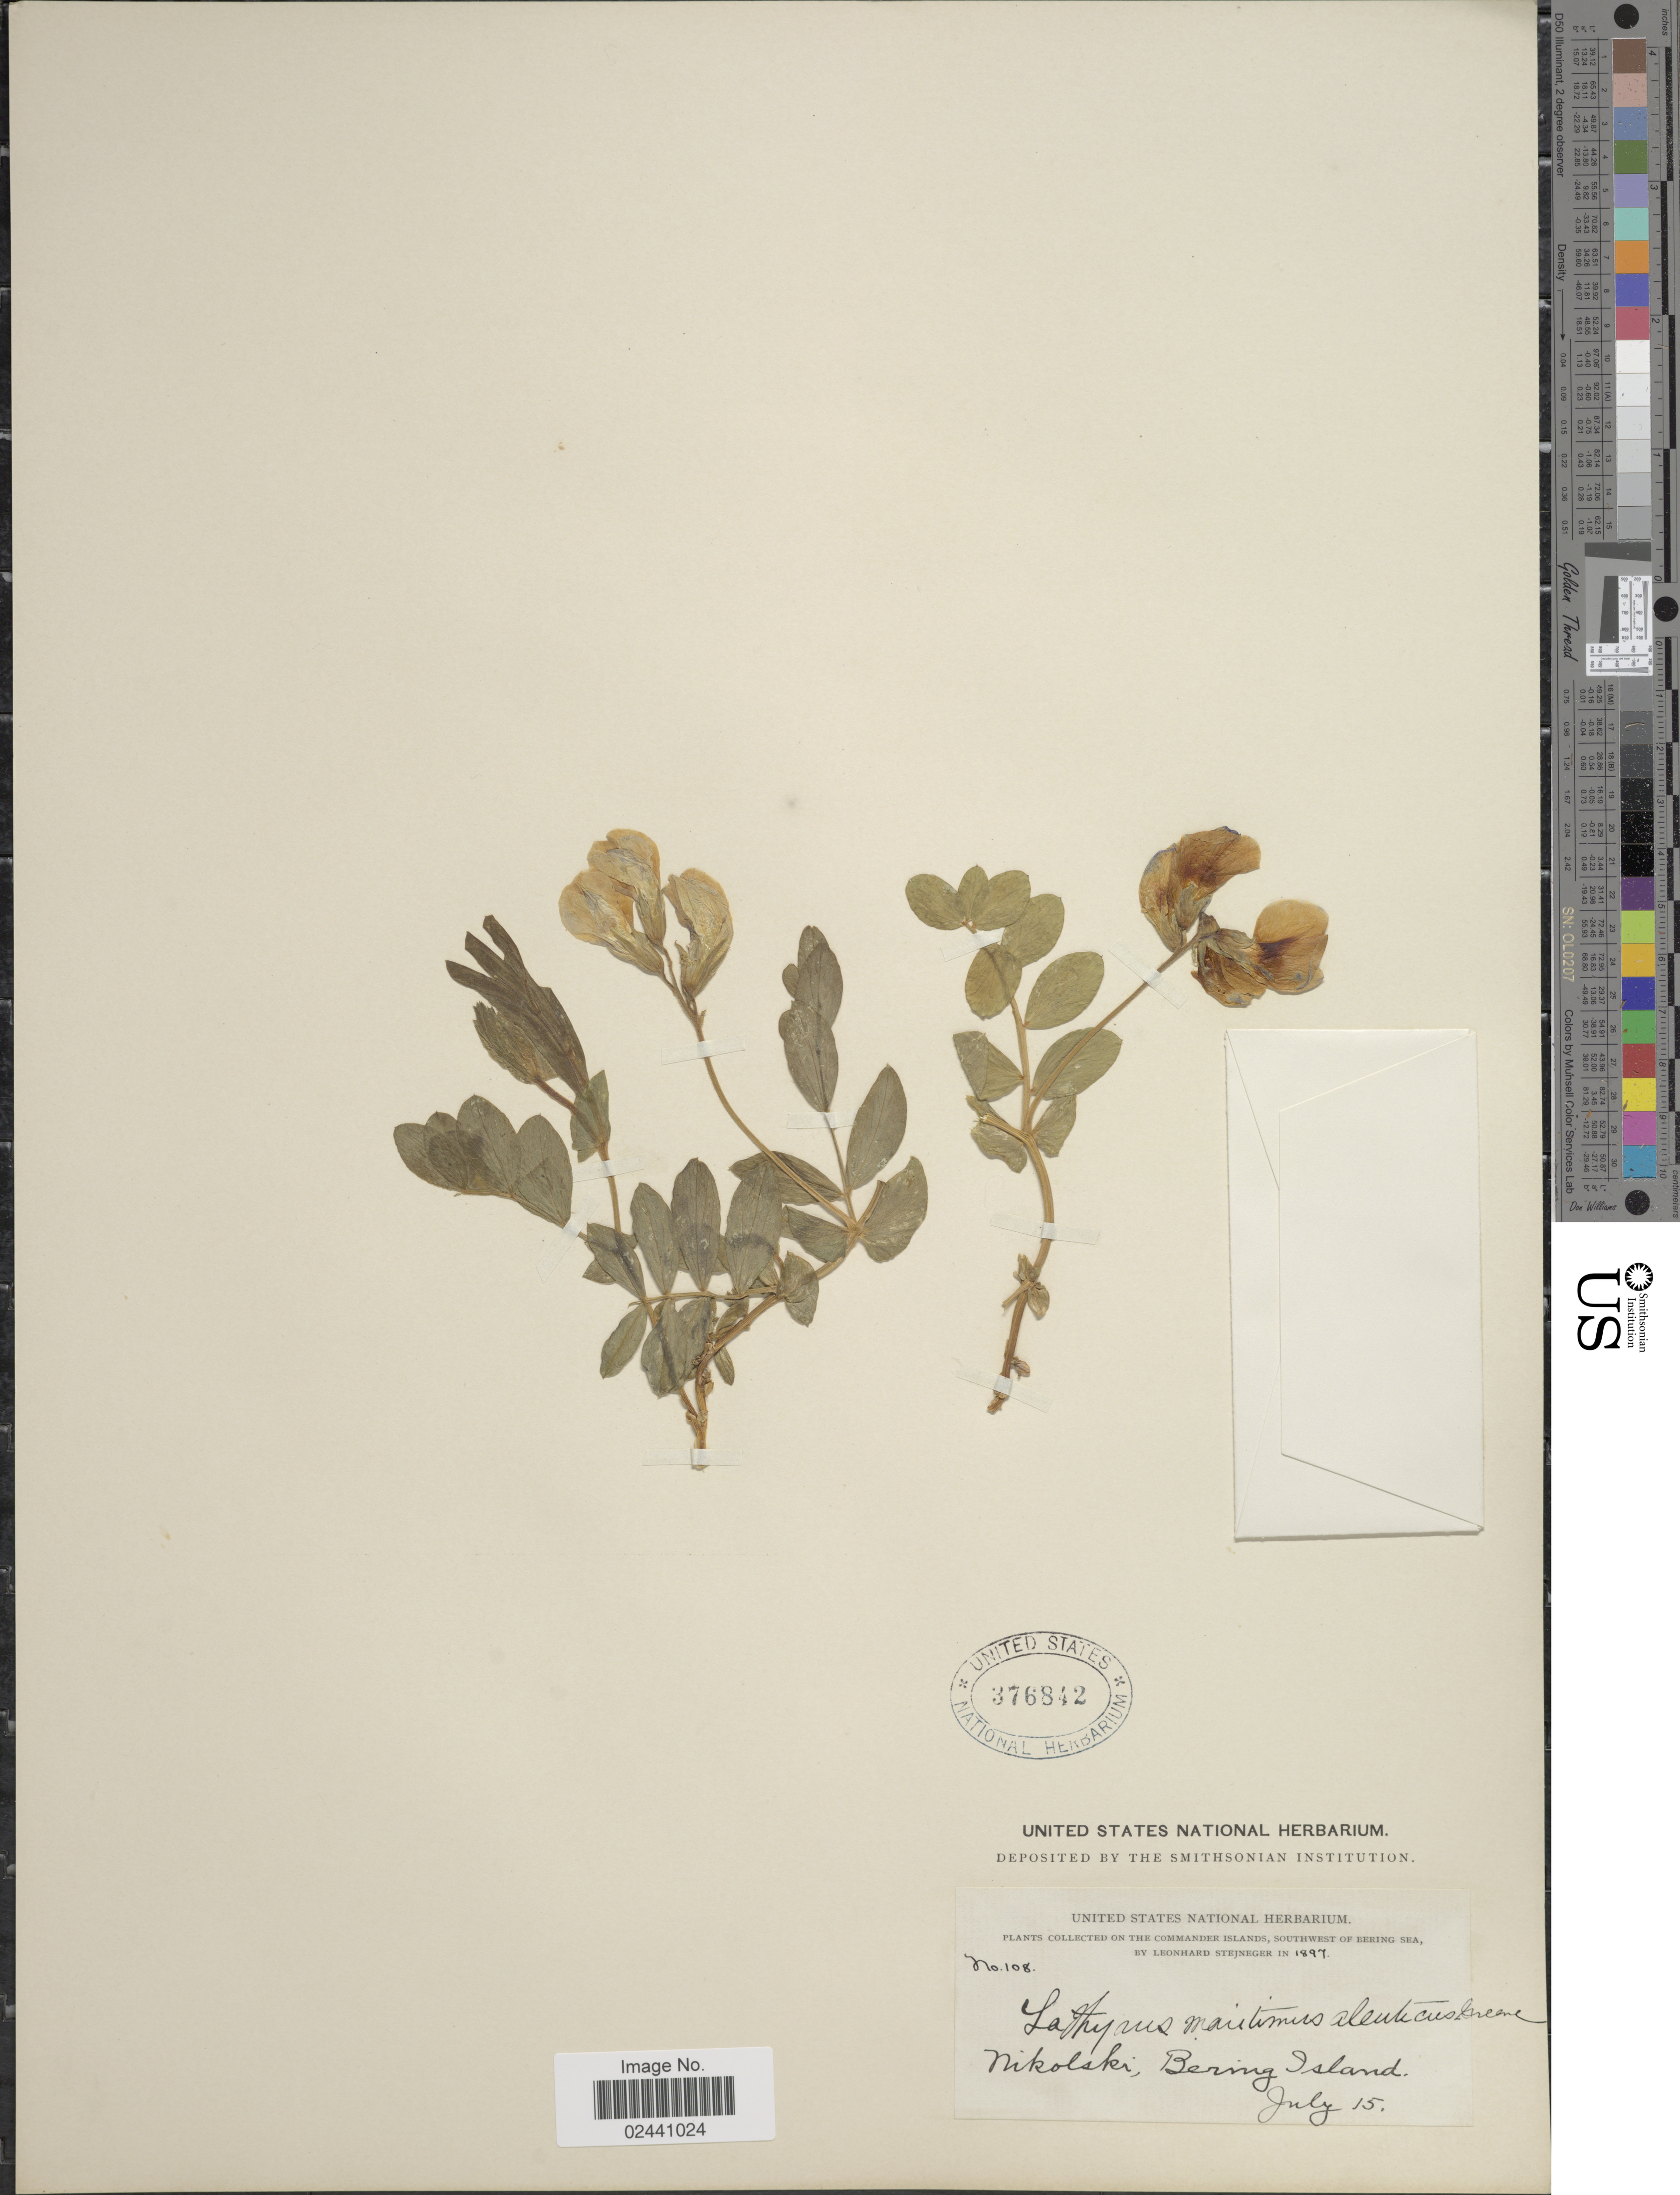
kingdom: Plantae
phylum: Tracheophyta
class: Magnoliopsida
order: Fabales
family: Fabaceae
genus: Lathyrus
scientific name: Lathyrus maritimus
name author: Torr.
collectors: L. Stejneger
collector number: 108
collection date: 1897-07-15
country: Russian Federation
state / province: Kamchatka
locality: Commander Islands, Southwest of Bering Sea. Nikolski, Bering Island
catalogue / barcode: US 376842